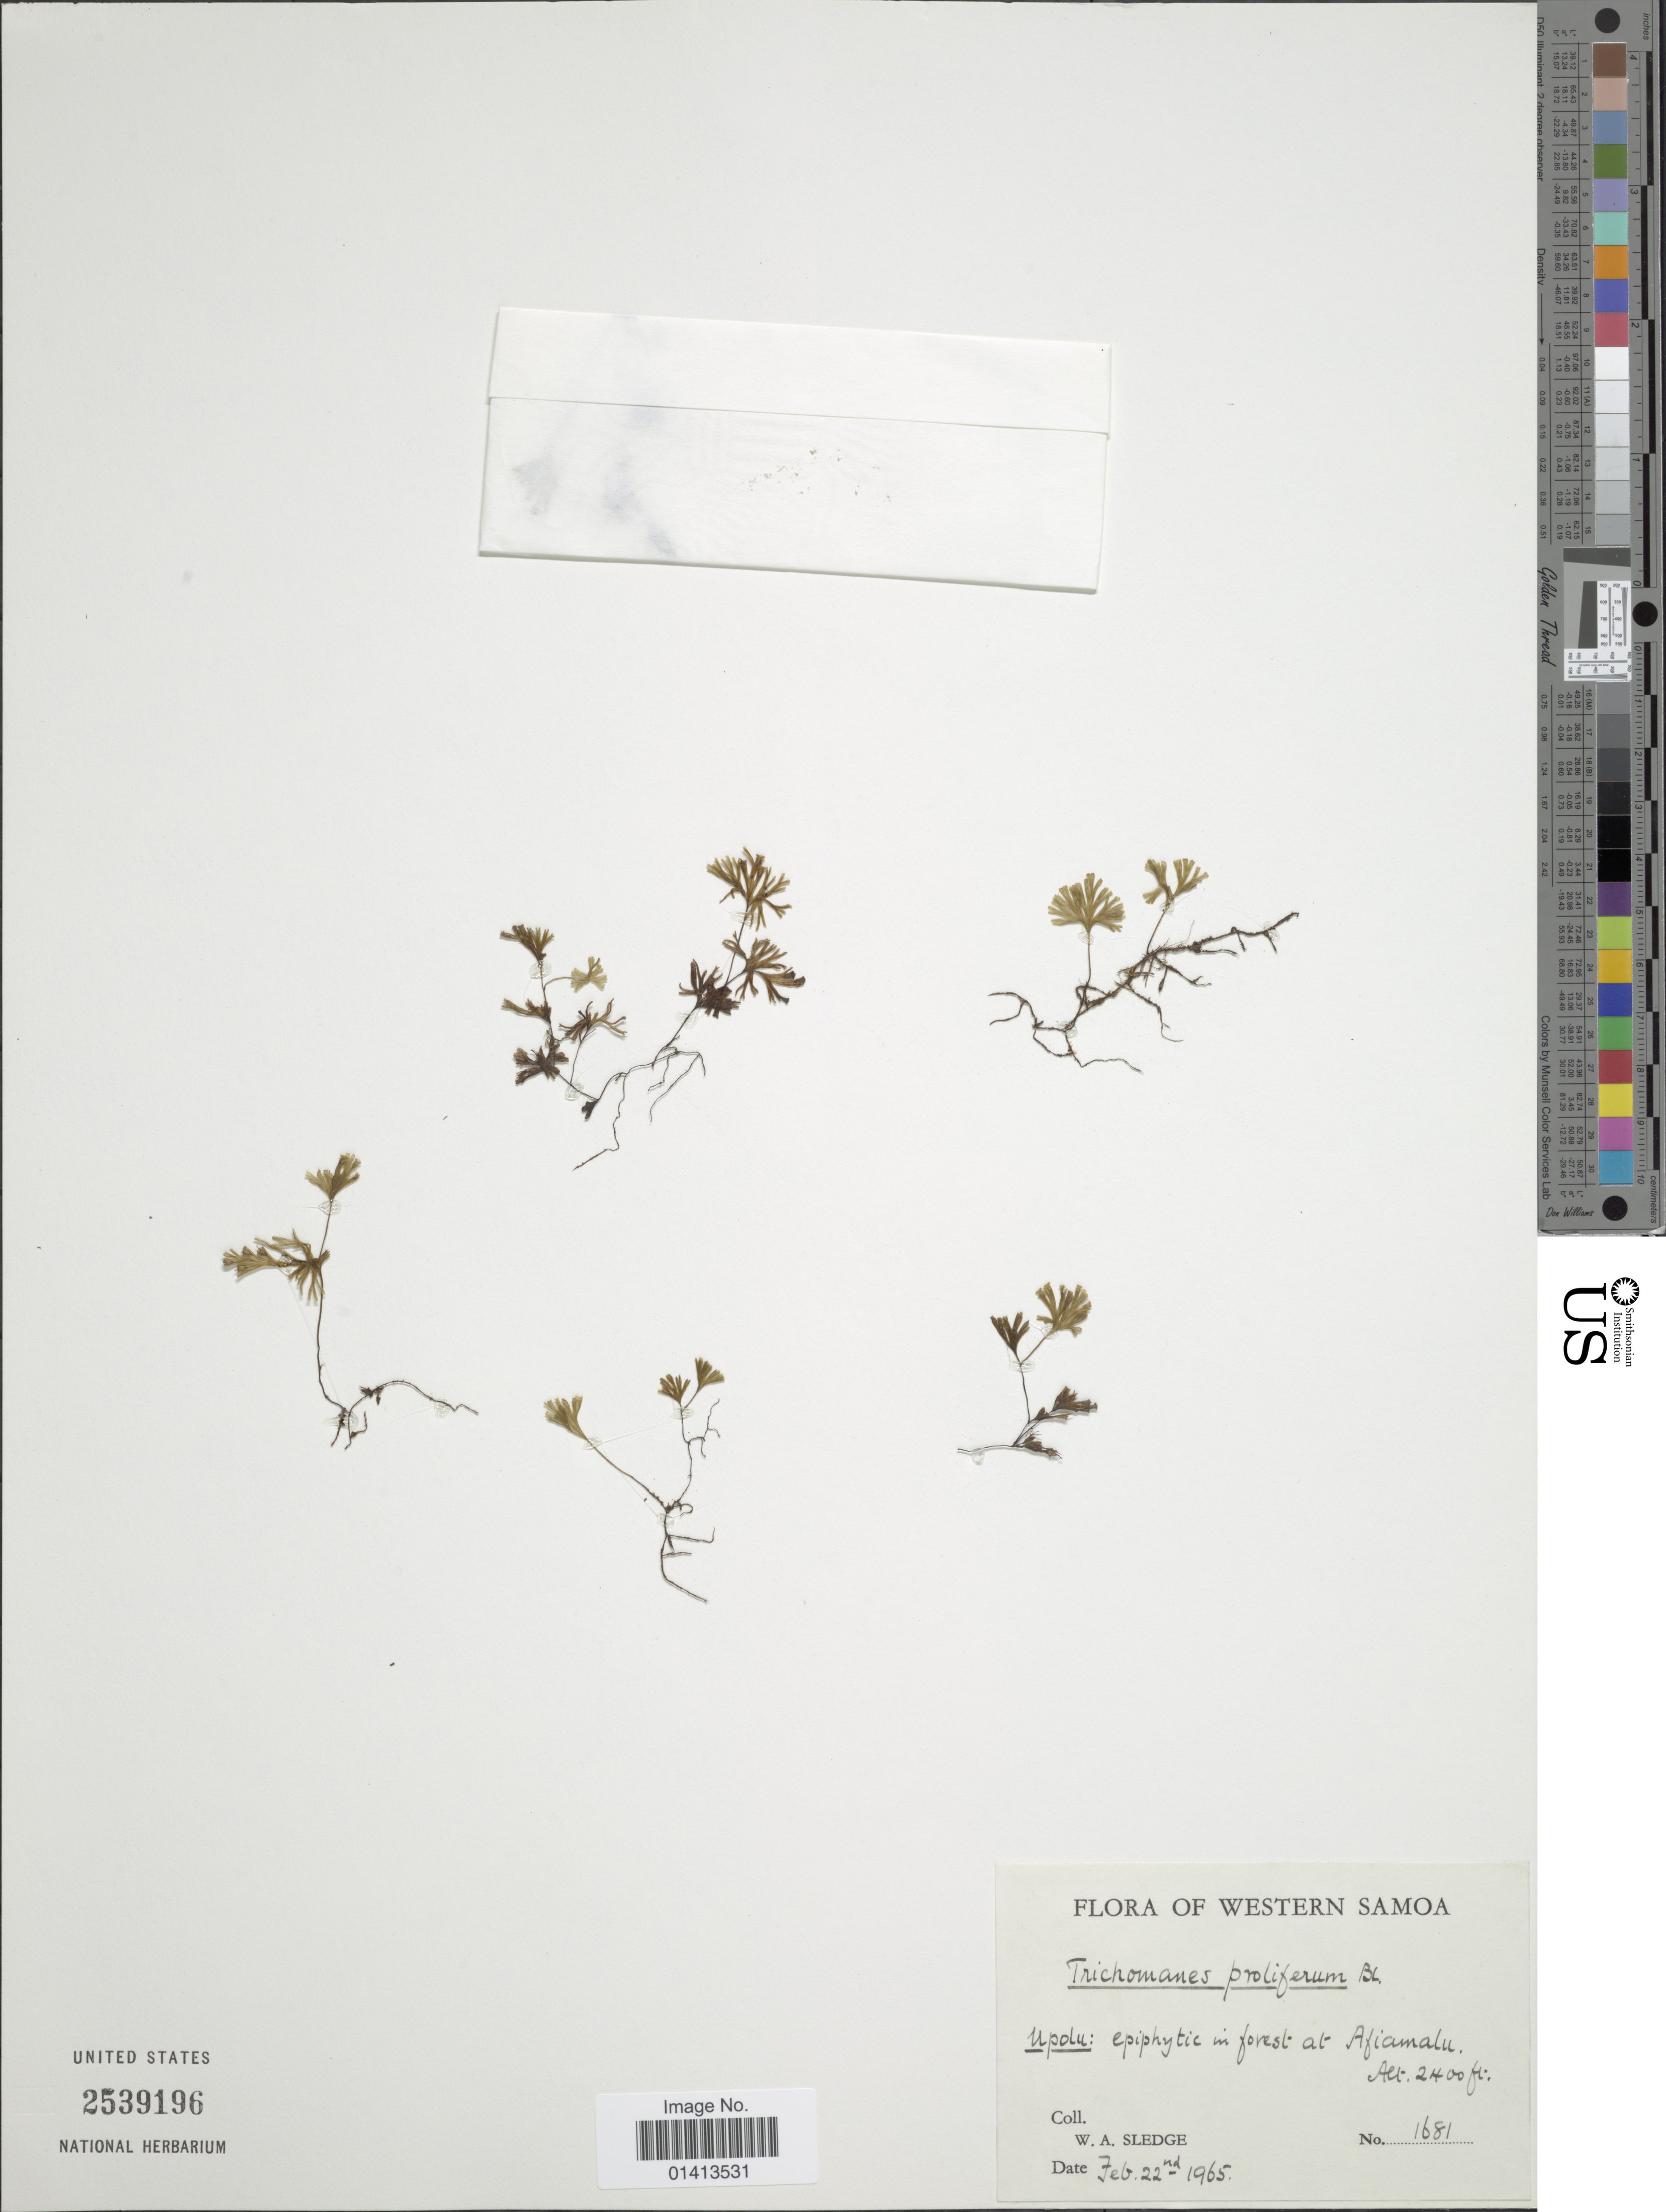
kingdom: Plantae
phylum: Tracheophyta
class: Polypodiopsida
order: Hymenophyllales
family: Hymenophyllaceae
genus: Crepidomanes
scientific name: Crepidomanes proliferum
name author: (Blume) Bostock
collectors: W. A. Sledge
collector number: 1681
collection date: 1965-02-22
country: Samoa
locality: Western Samoa, in forest at Afiamalu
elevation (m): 732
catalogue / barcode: US 2539196